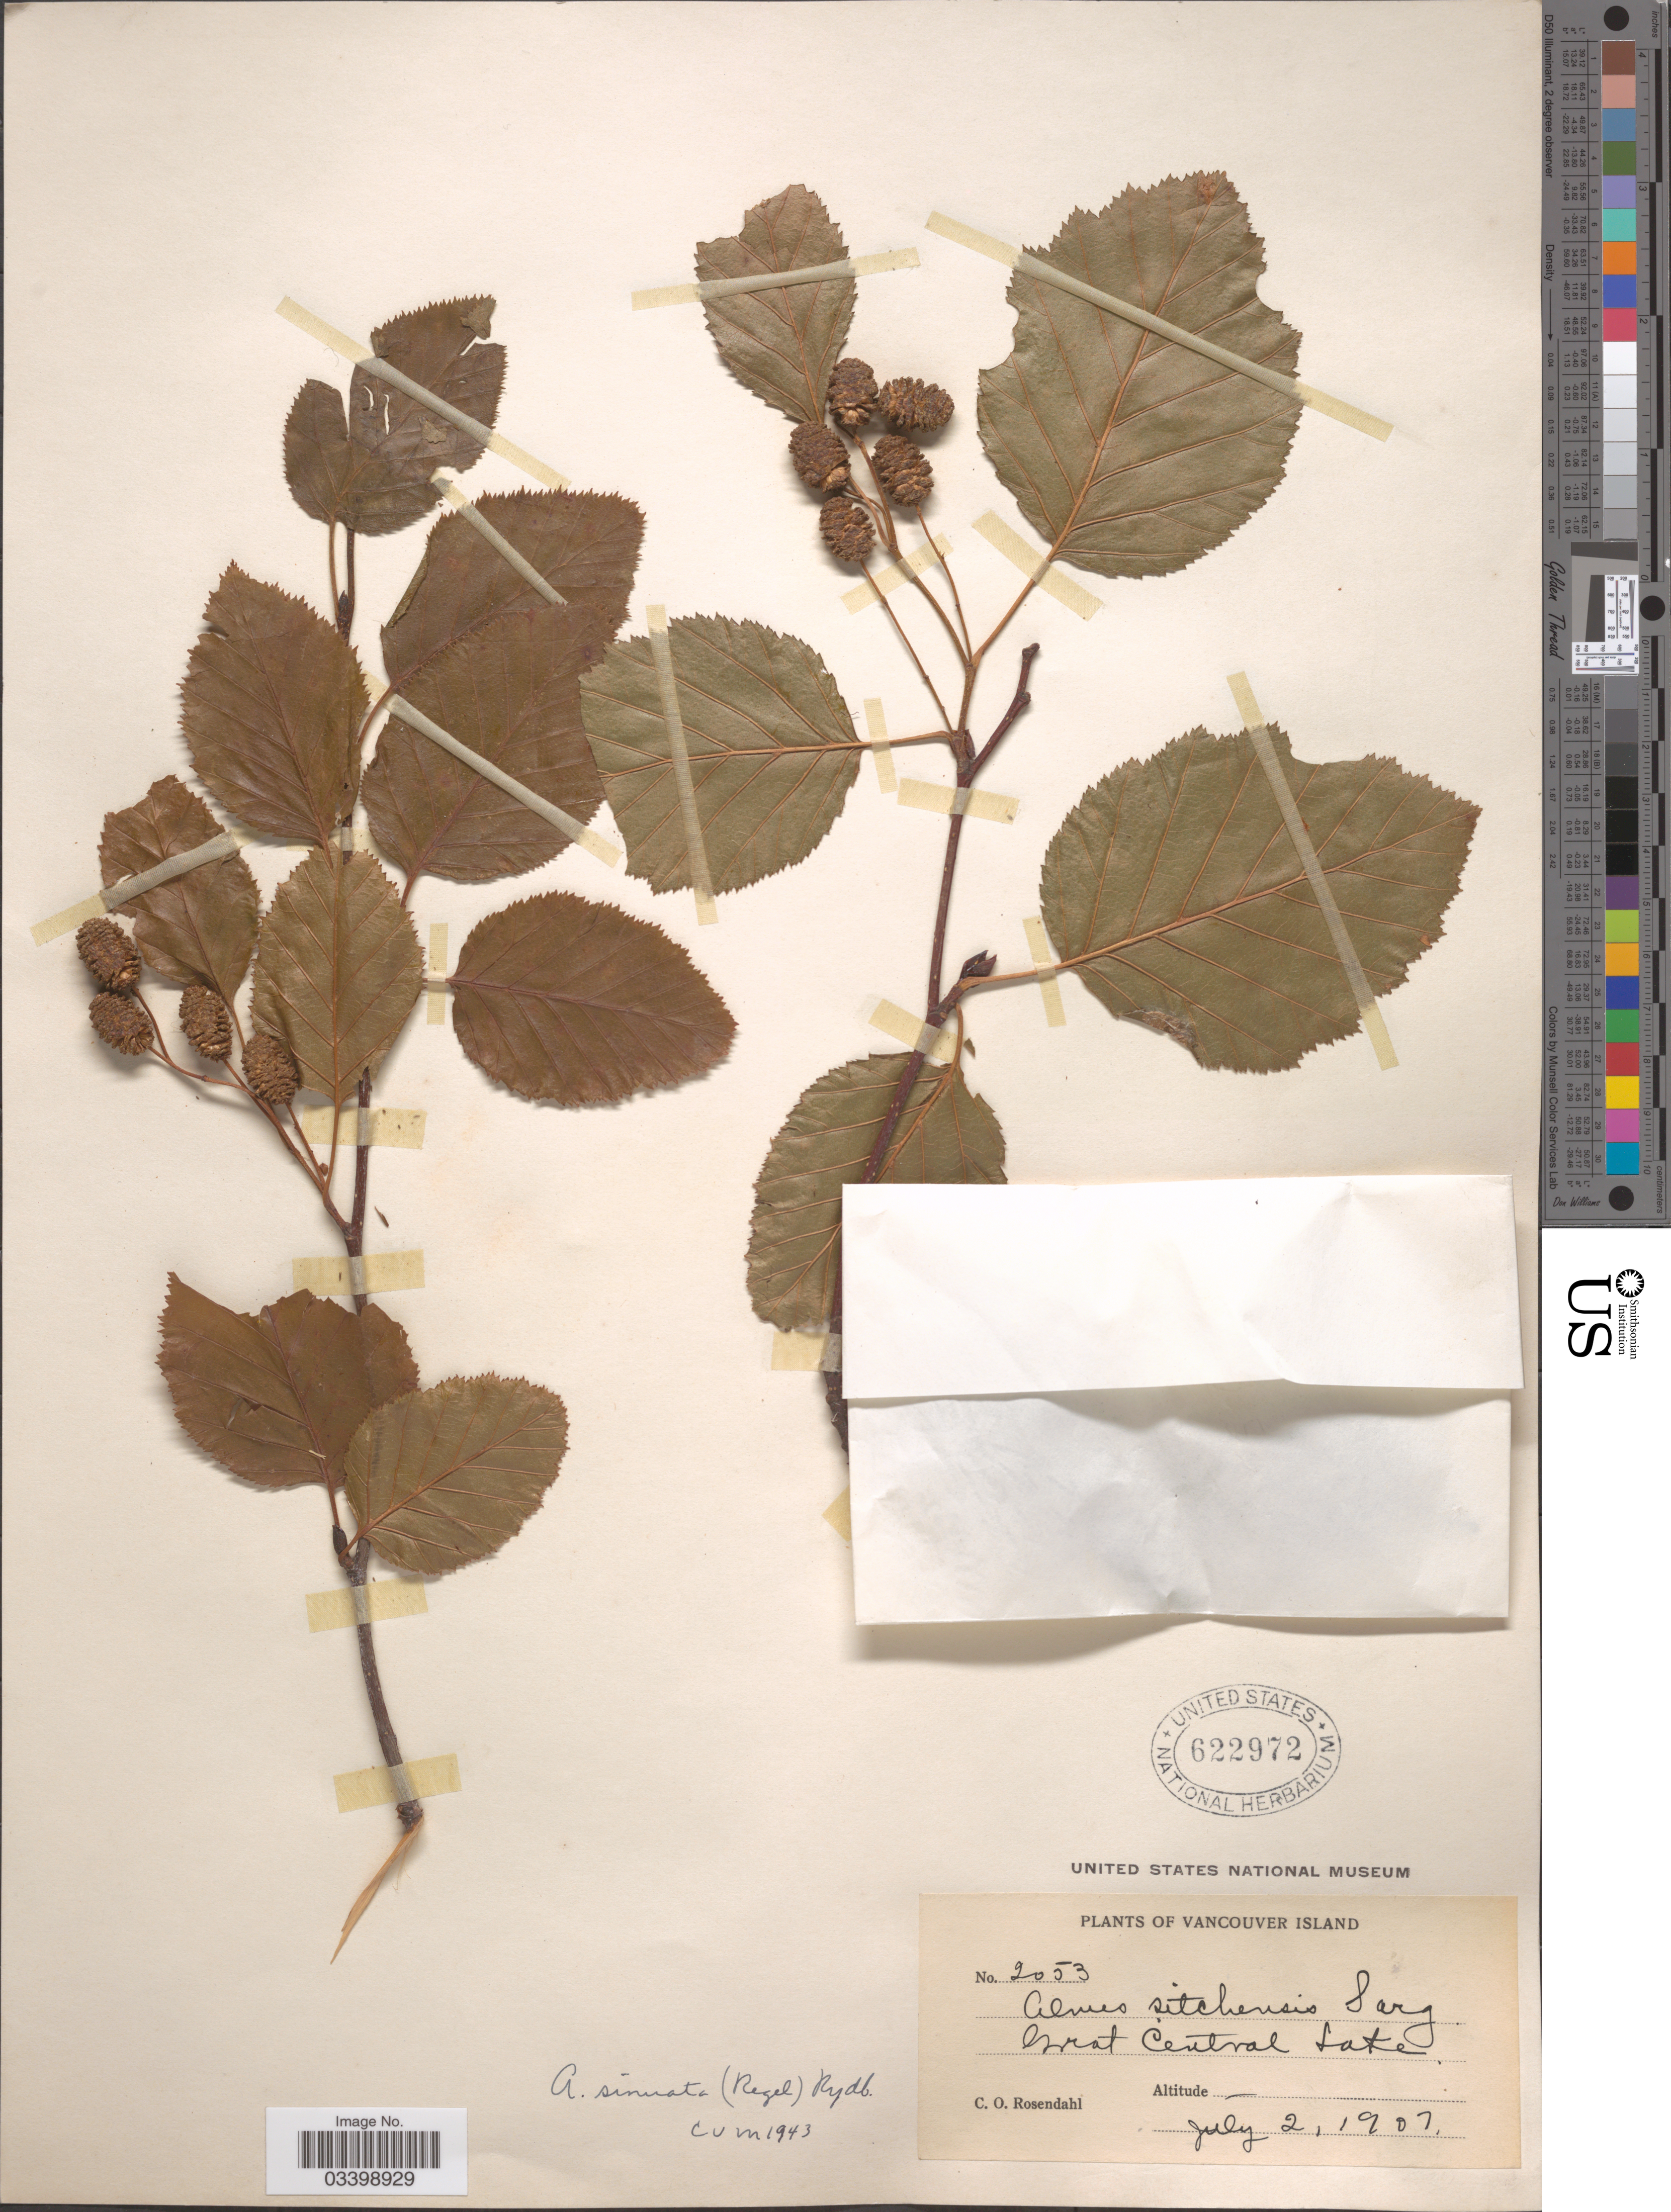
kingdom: Plantae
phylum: Tracheophyta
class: Magnoliopsida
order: Fagales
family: Betulaceae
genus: Alnus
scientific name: Alnus viridis subsp. sinuata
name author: Regel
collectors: C. O. Rosendahl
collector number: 2053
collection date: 1907-07-02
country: Canada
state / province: British Columbia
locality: Vancouver Island. Great Central Lake.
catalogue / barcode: US 622972